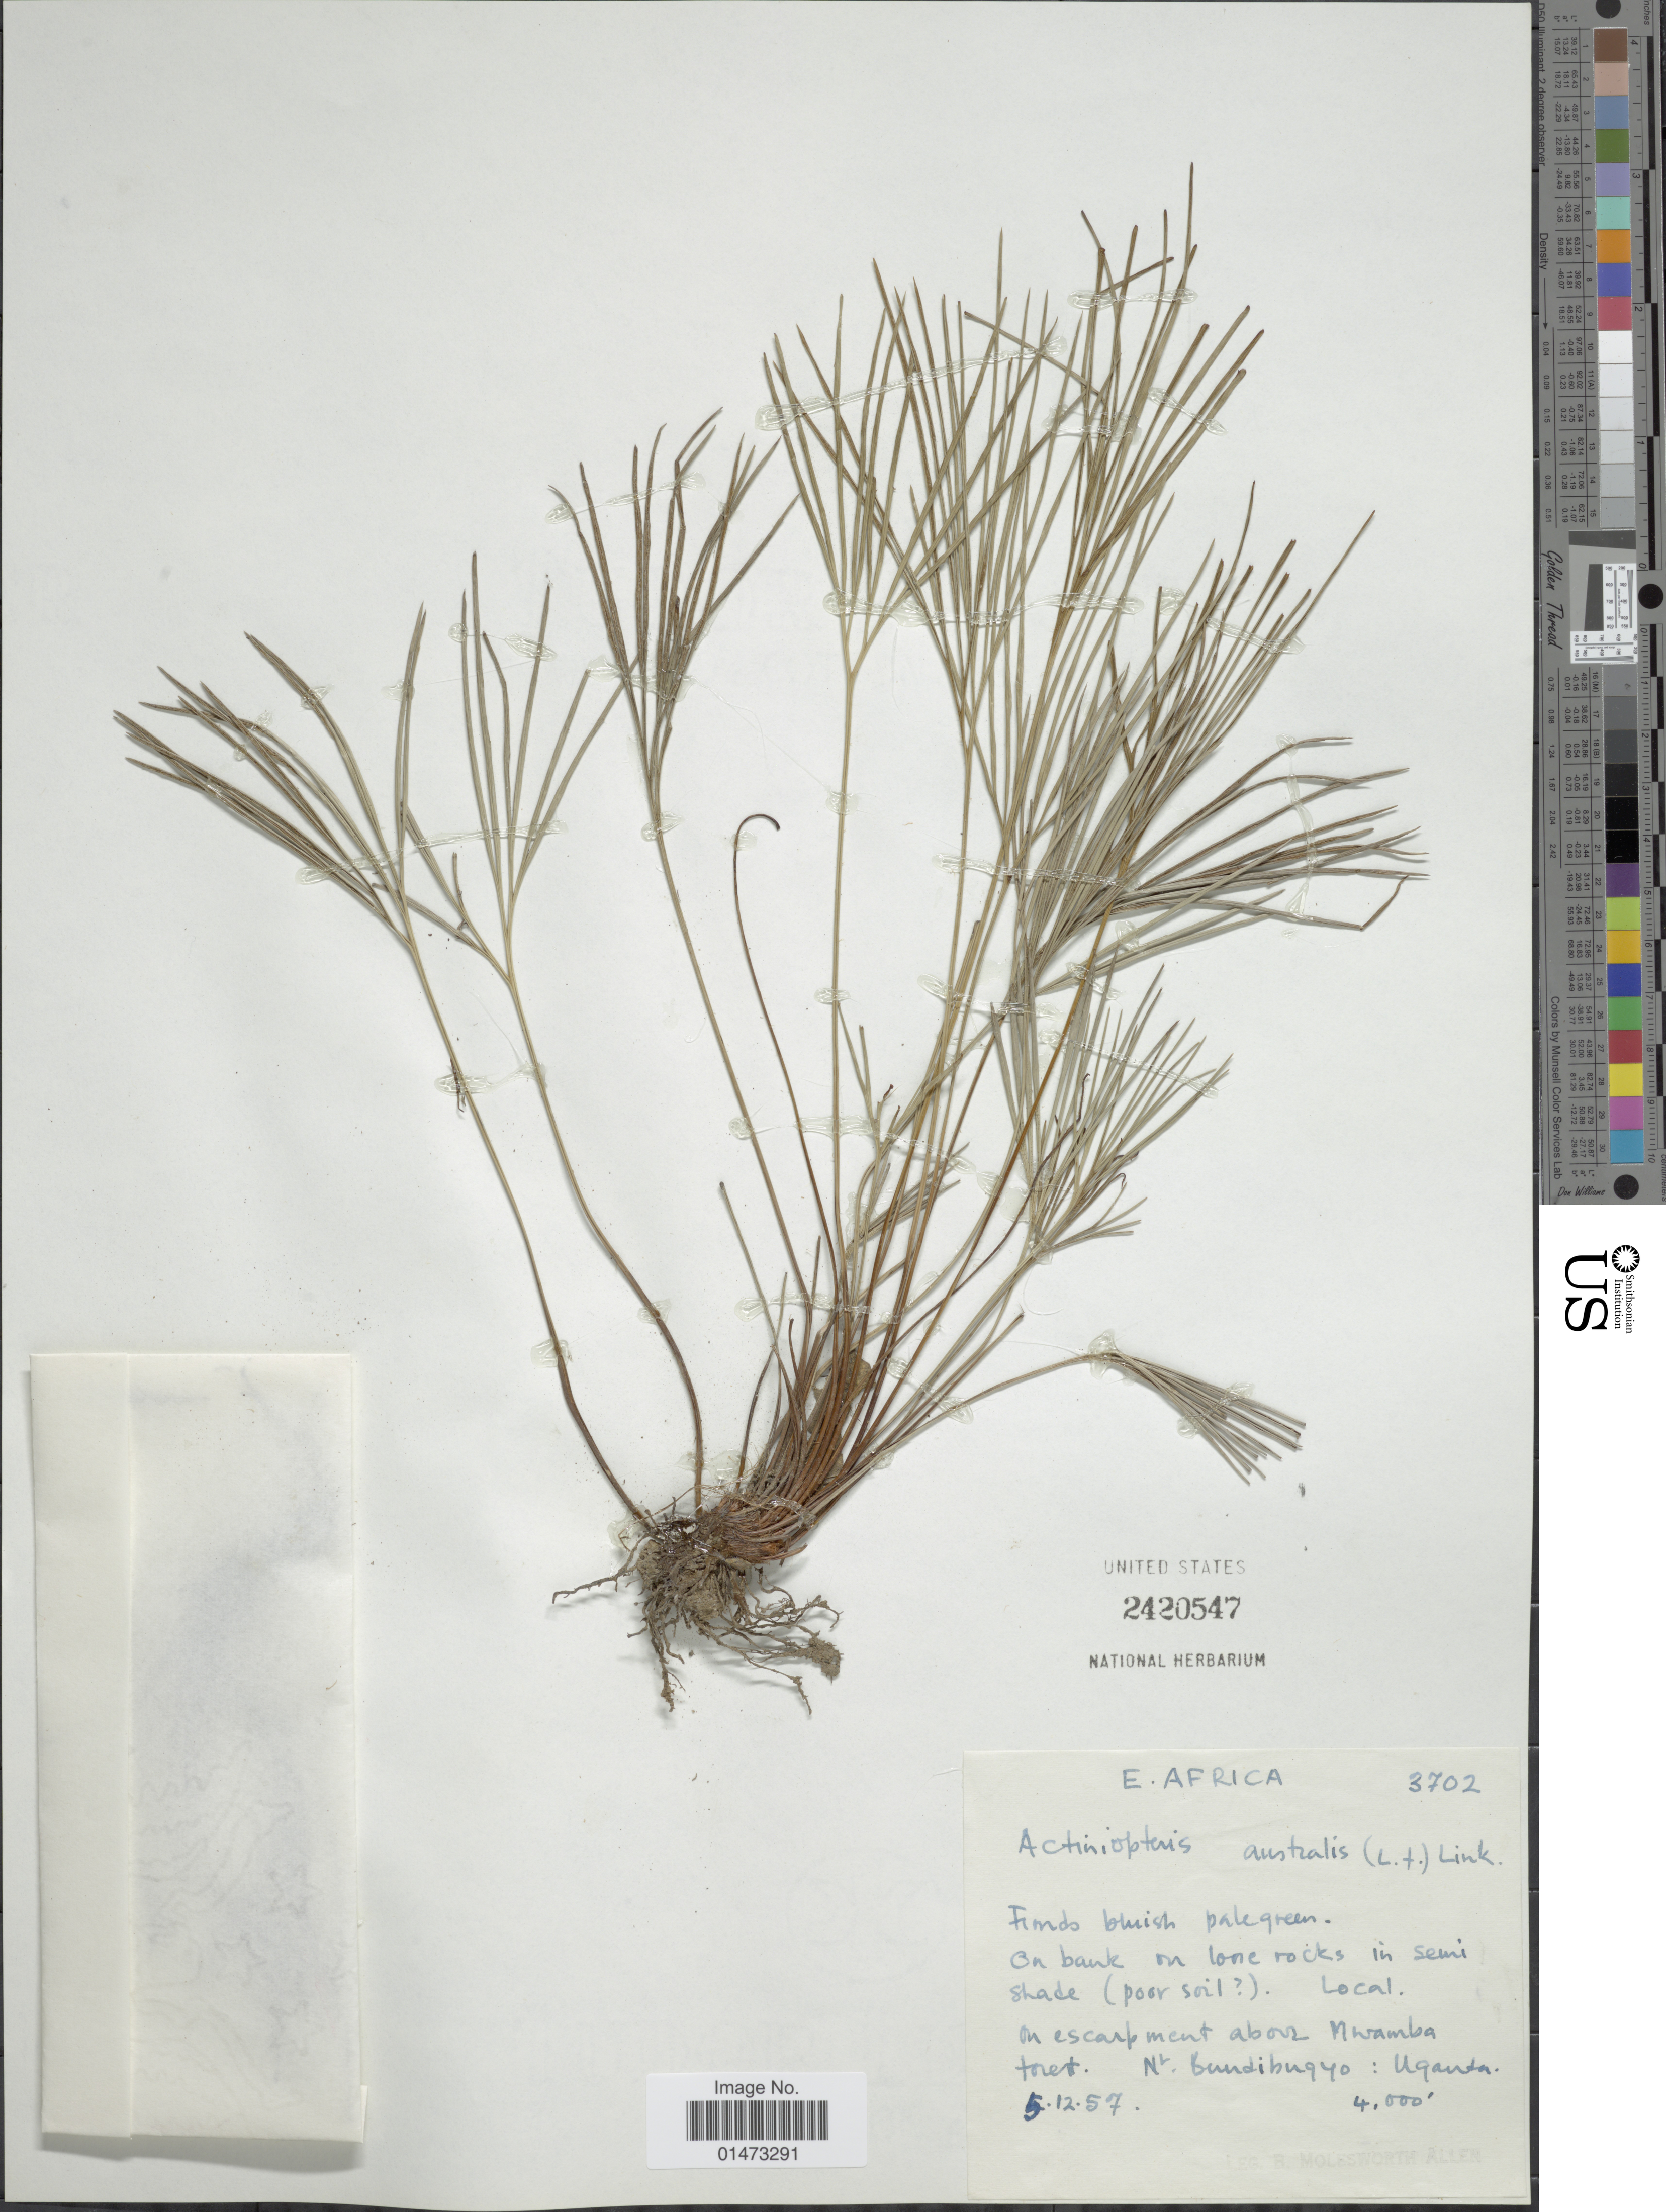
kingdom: Plantae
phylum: Tracheophyta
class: Polypodiopsida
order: Polypodiales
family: Pteridaceae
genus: Actiniopteris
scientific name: Actiniopteris semiflabellata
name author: Pic. Serm.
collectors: B. E. G. Molesworth-Allen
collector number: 3702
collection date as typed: Transcribed d/m/y: 5/12/57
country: Uganda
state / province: Western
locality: On escarpment above Mwamba forest. Nr. Bundibugyo [Near Bundibugyo], Uganda, E. Africa.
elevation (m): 1219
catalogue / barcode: US 2420547